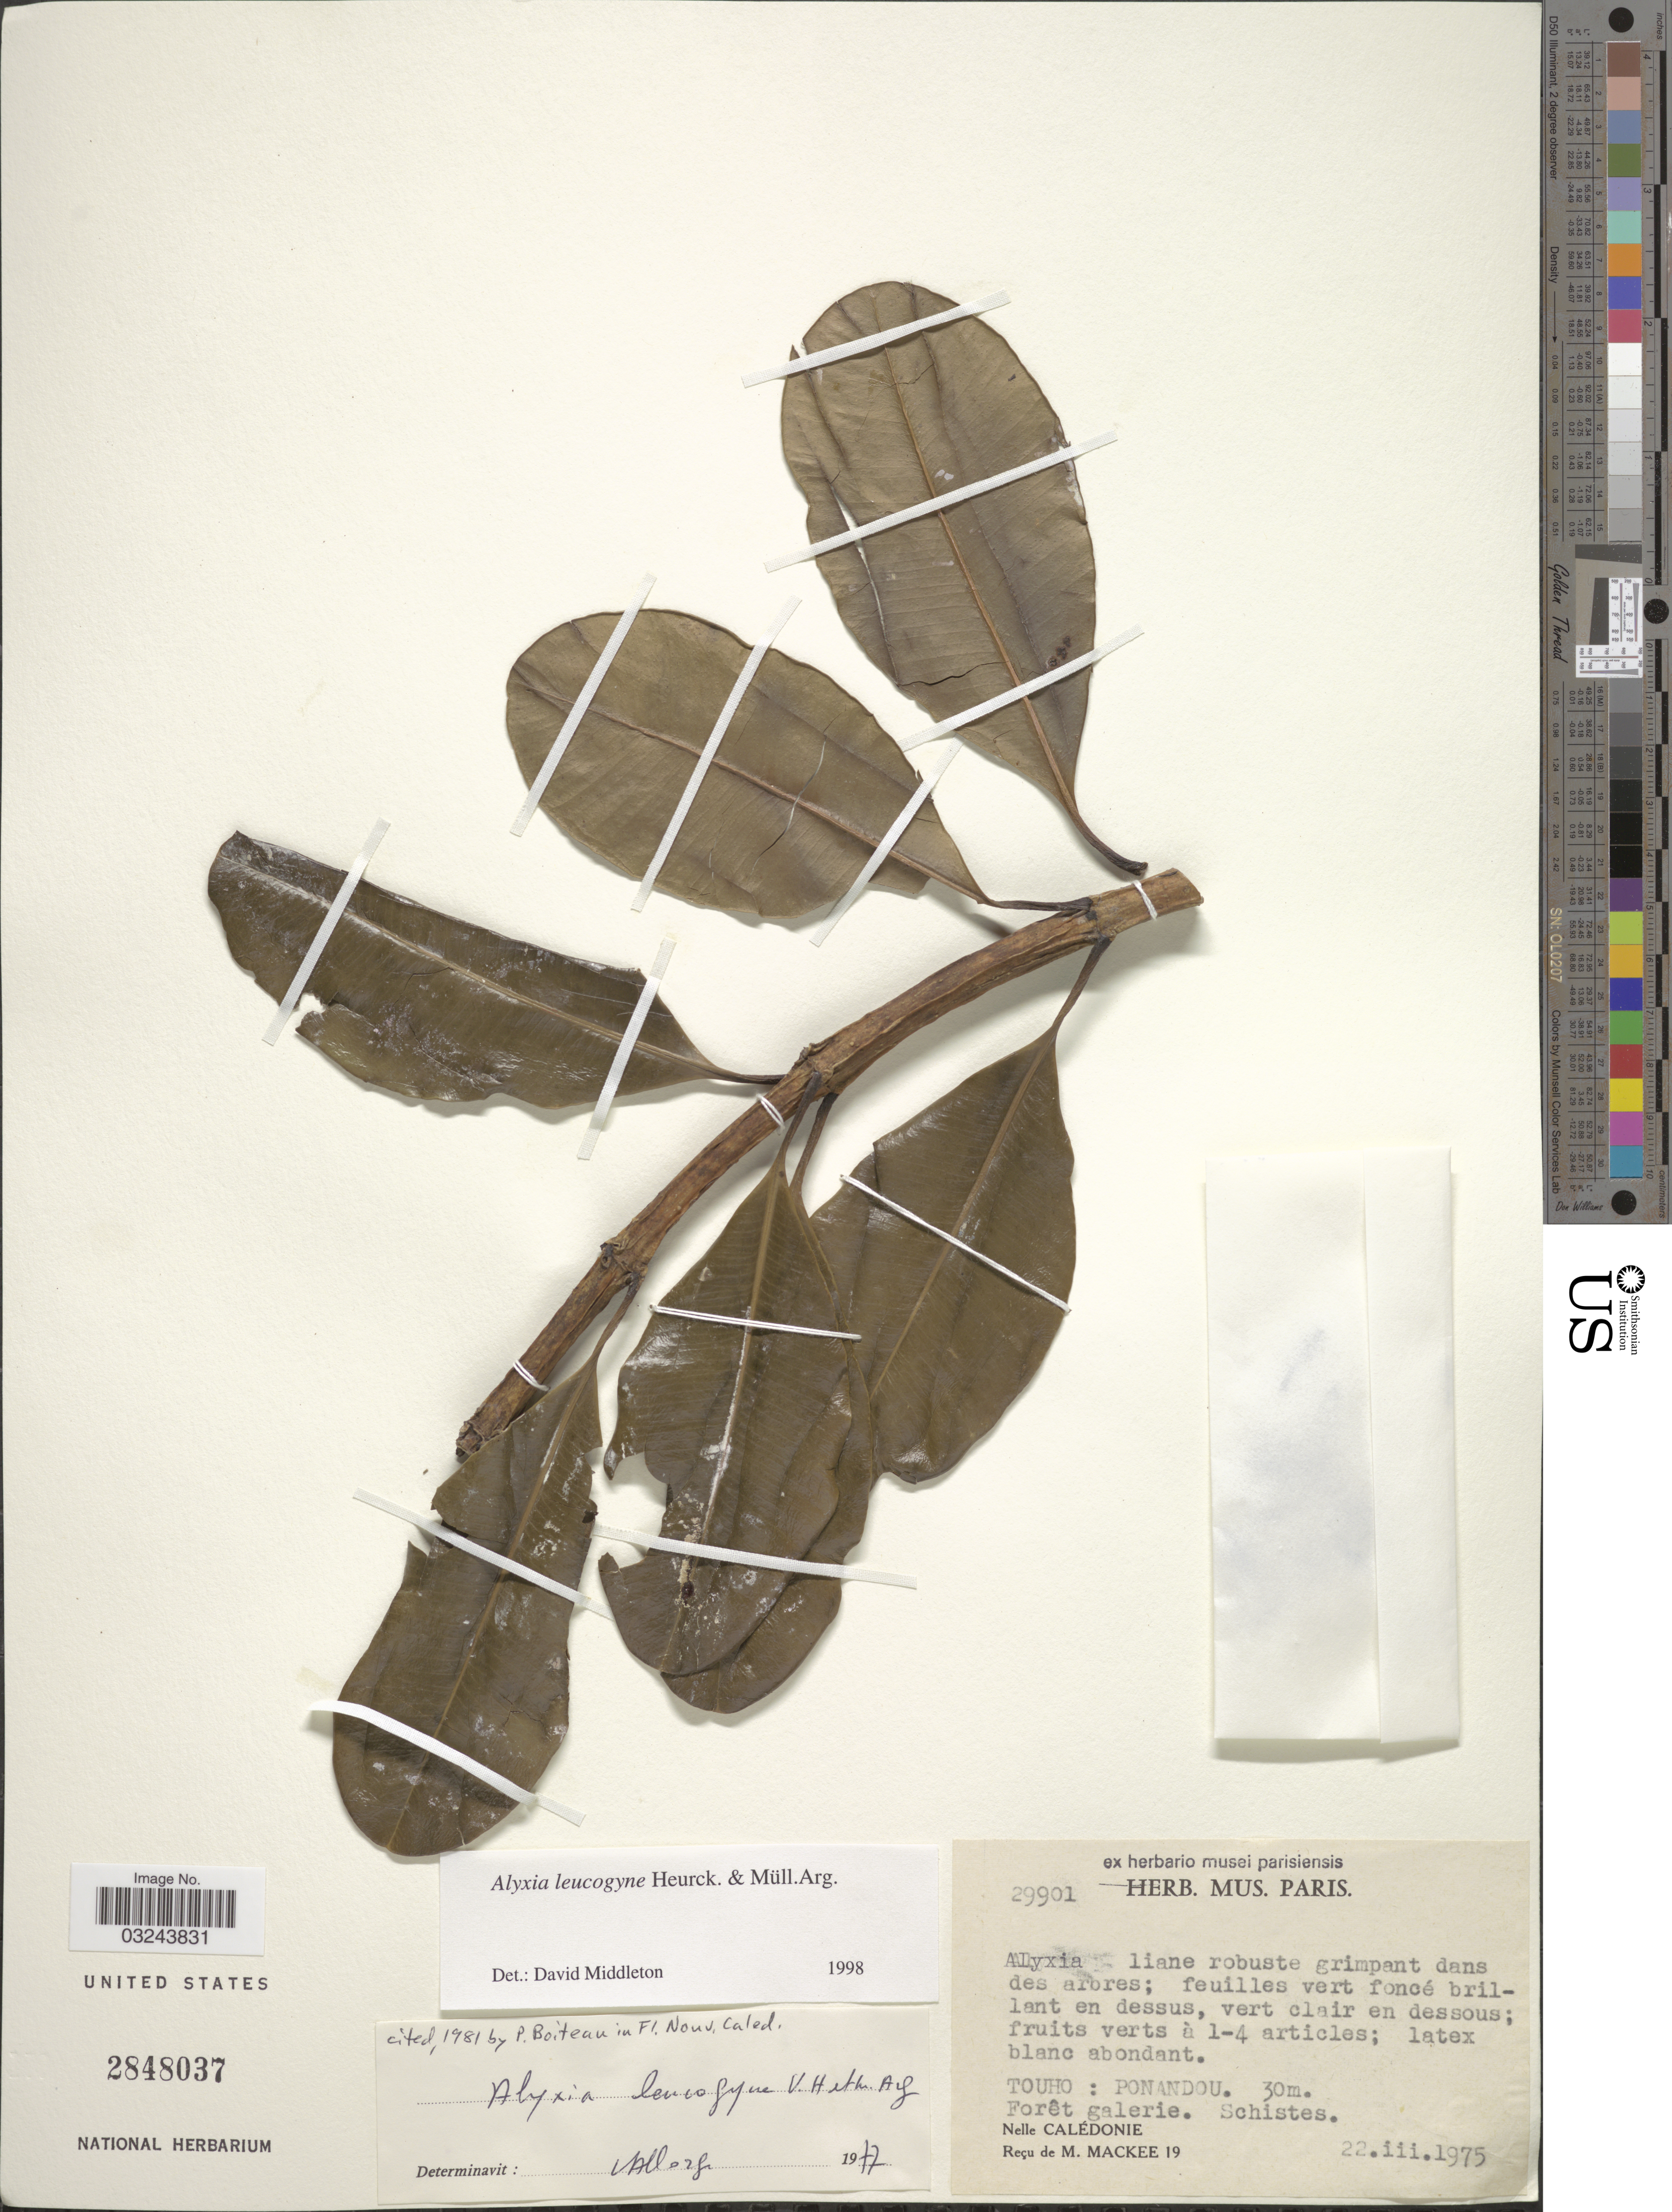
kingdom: Plantae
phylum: Tracheophyta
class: Magnoliopsida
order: Gentianales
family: Apocynaceae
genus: Alyxia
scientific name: Alyxia leucogyne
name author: Van Heurck & Müll. Arg.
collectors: M. Mackee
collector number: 29901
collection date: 1975-03-22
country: New Caledonia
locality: Touho: Ponandou. Nelle Calédonie.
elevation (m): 30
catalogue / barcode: US 2848037